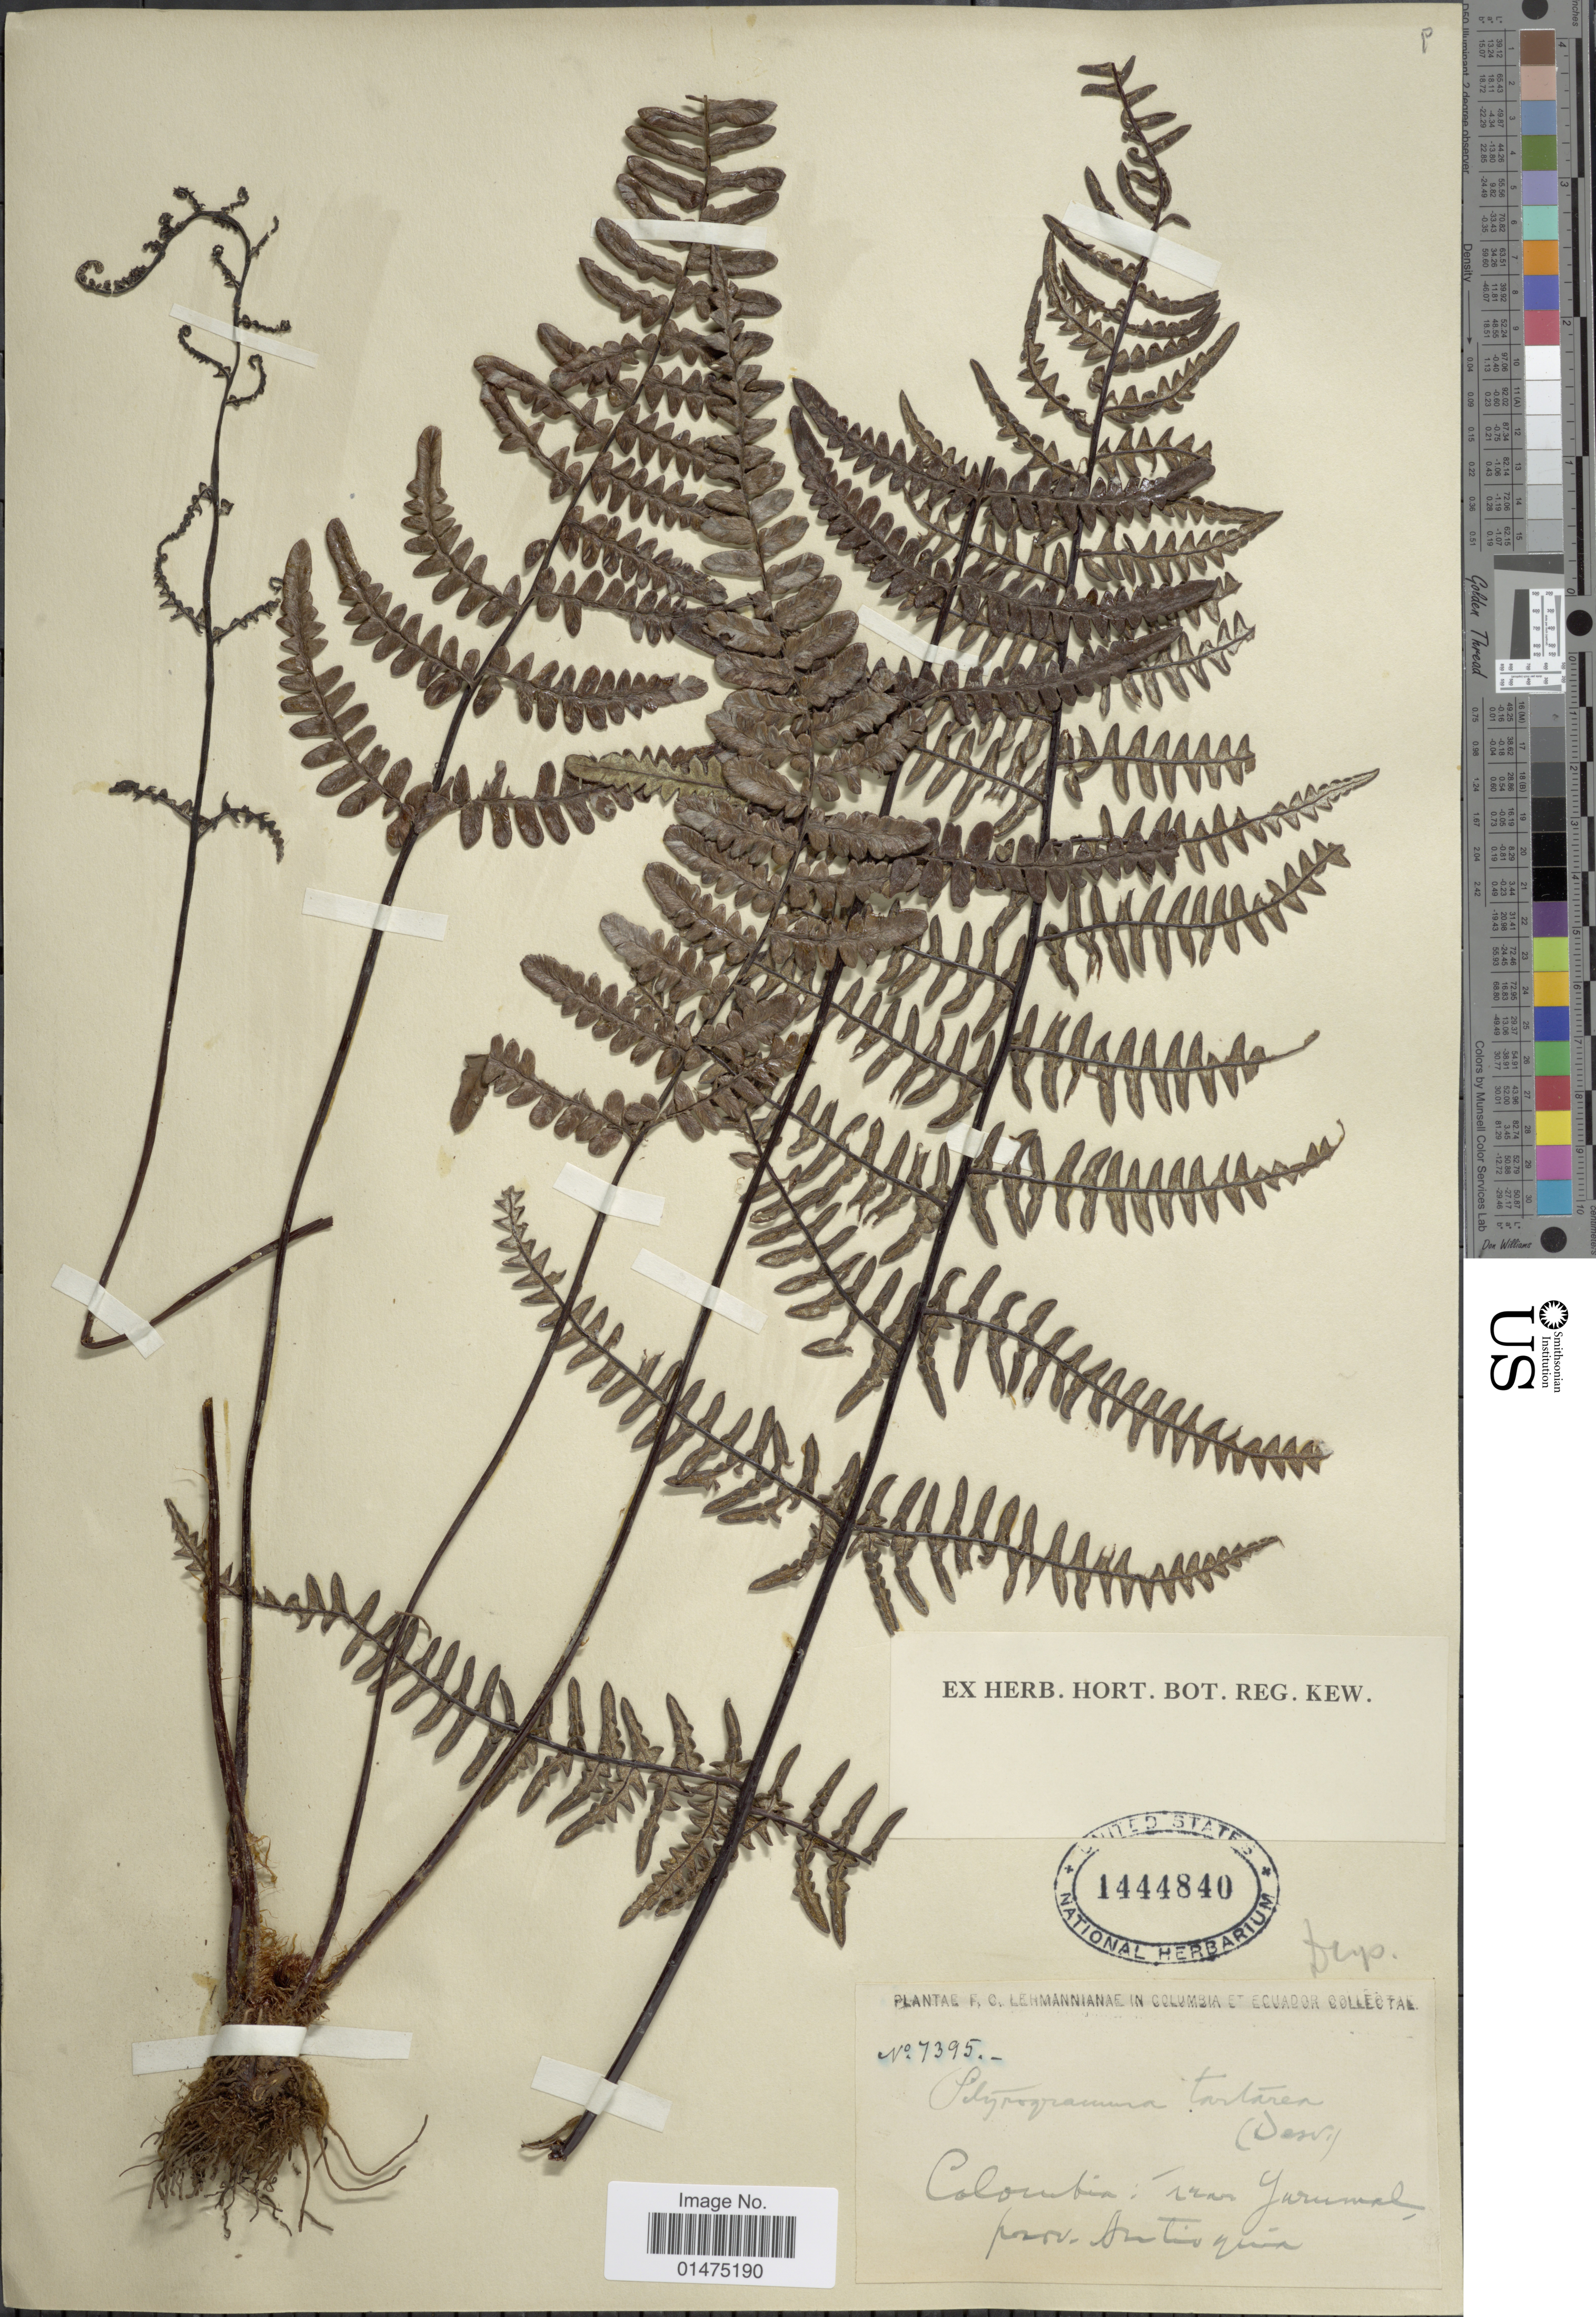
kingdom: Plantae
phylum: Tracheophyta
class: Polypodiopsida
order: Polypodiales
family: Pteridaceae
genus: Pityrogramma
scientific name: Pityrogramma tartarea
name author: (Cav.) Maxon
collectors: F. C. Lehmann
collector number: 7395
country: Colombia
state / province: Antioquia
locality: Tiran Yarumal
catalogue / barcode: US 1444840